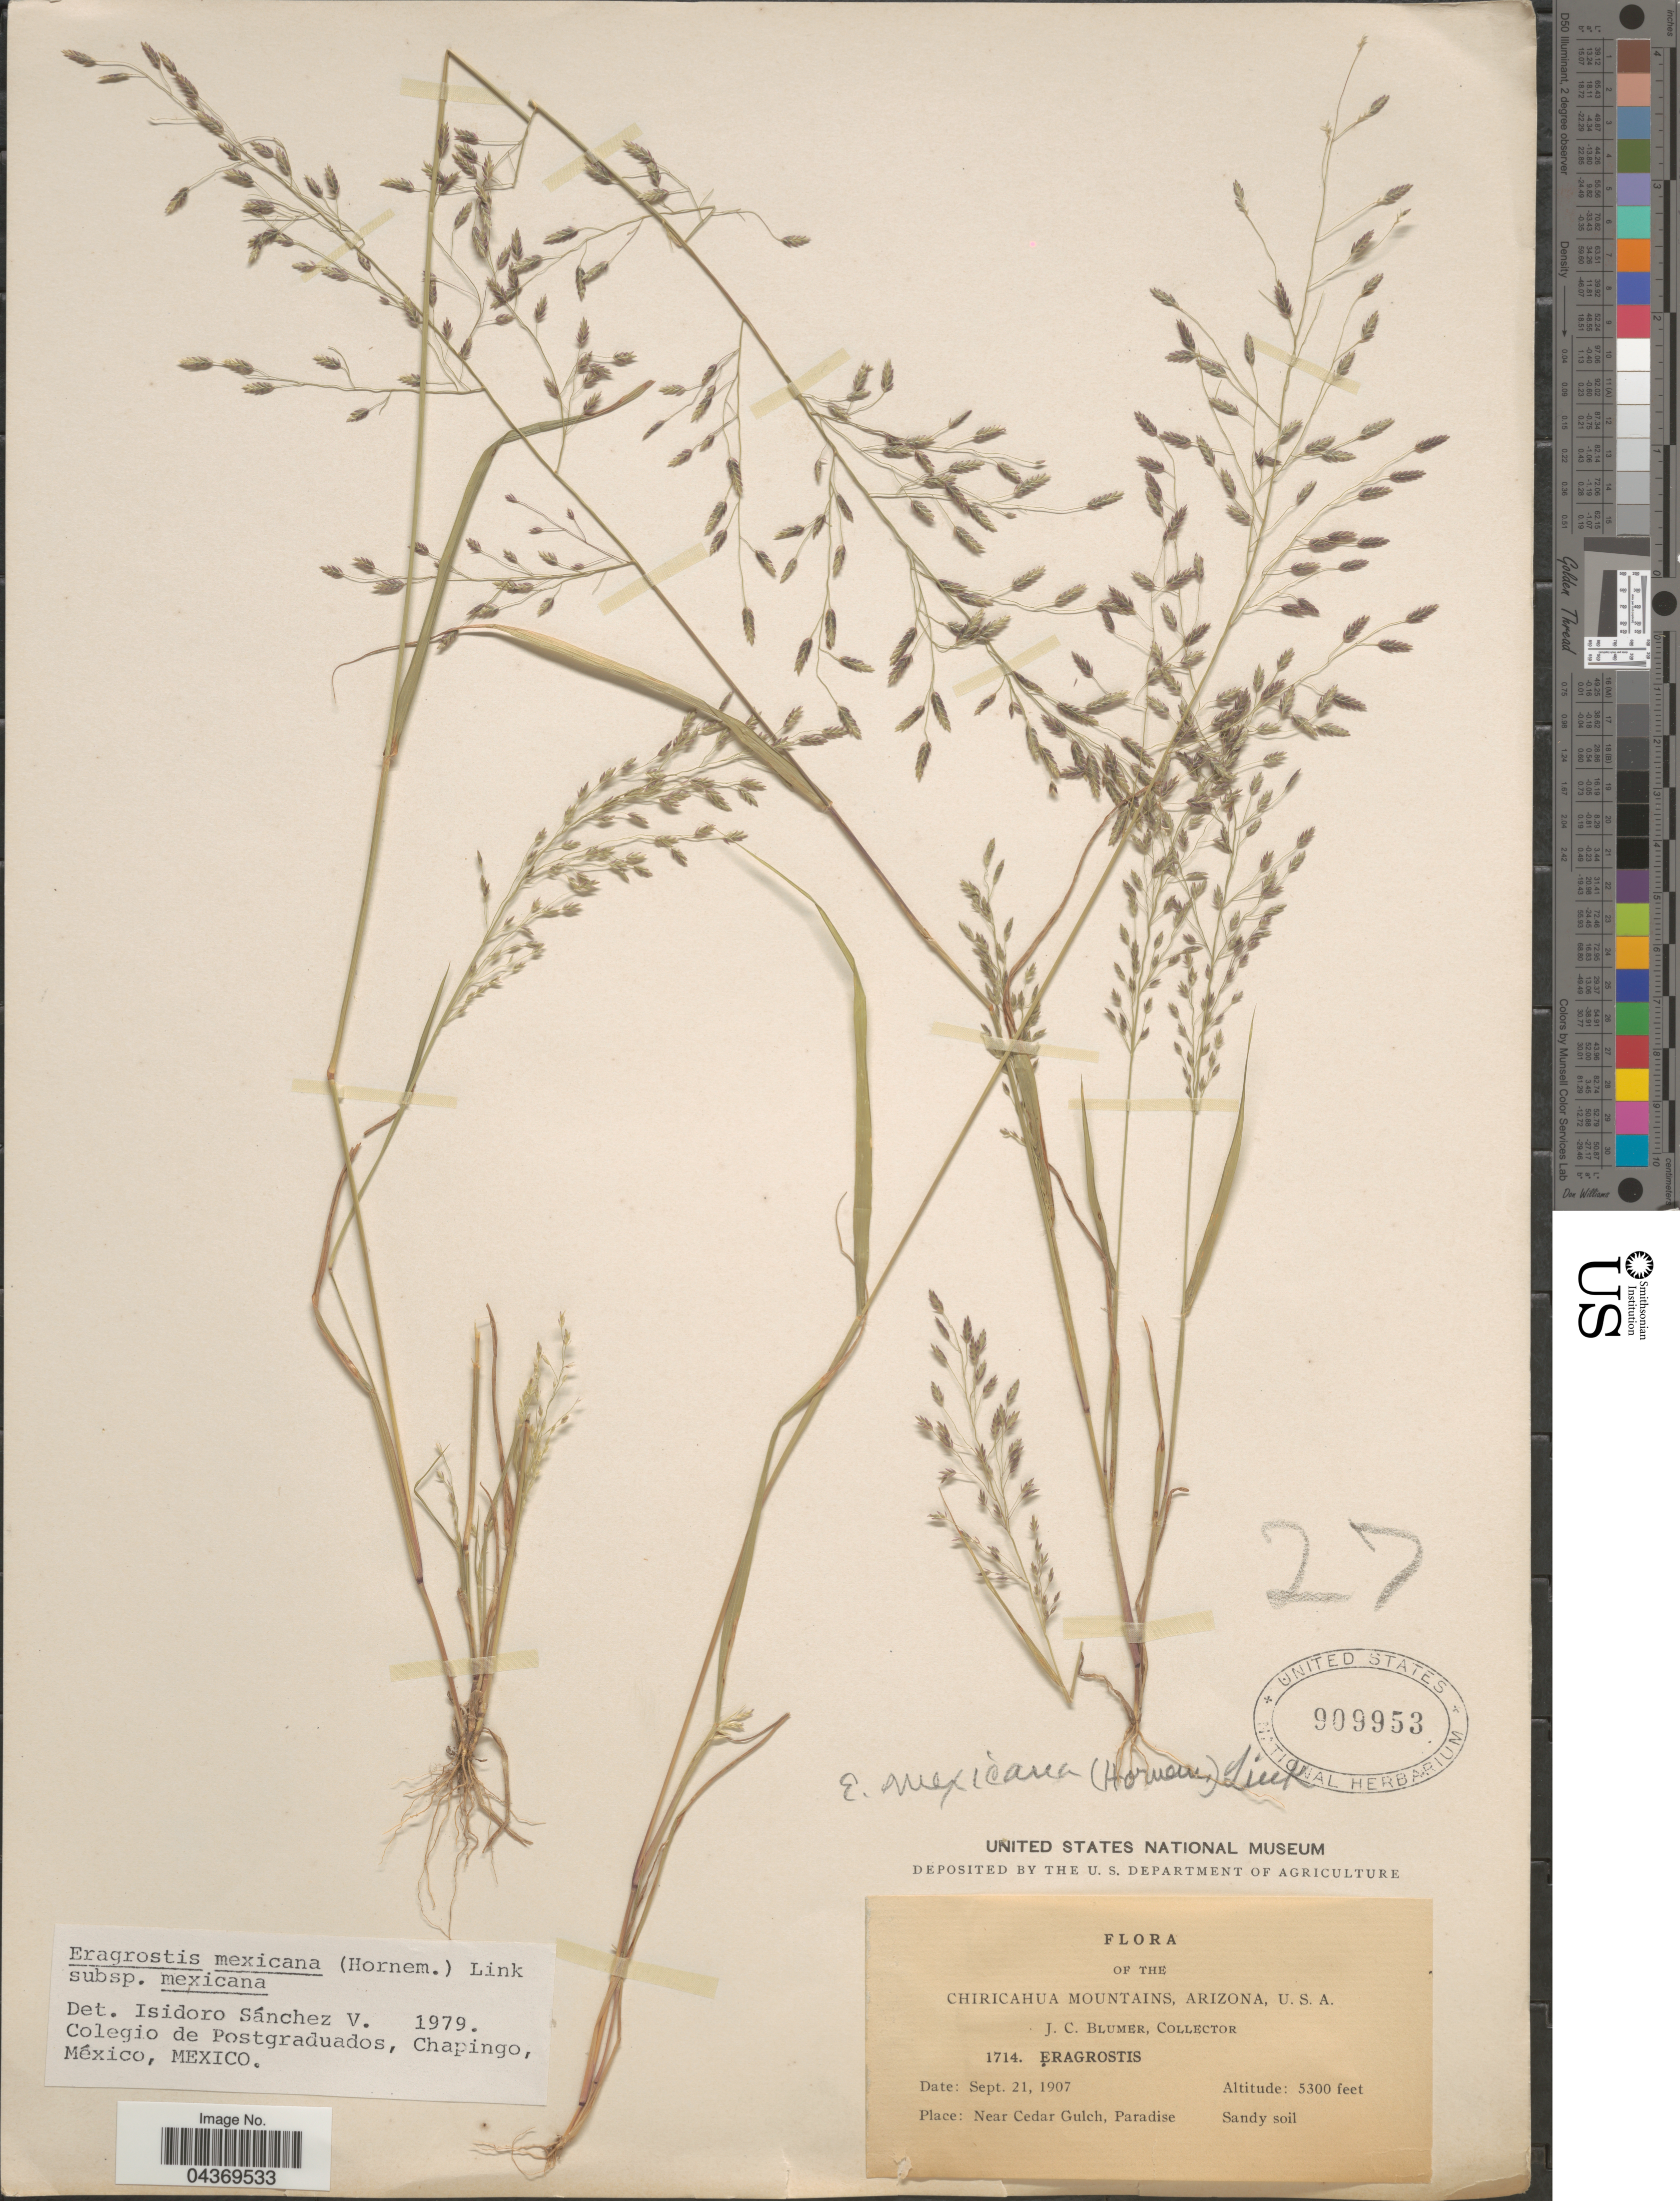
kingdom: Plantae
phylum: Tracheophyta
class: Liliopsida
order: Poales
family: Poaceae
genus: Eragrostis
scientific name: Eragrostis mexicana subsp. mexicana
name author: (Hornem.) Link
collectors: J. C. Blumer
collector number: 1714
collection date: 1907-09-21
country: United States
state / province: Arizona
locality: Chiricahua Mountains. Near Cedar Gulch, Paradise.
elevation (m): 1615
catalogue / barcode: US 909953